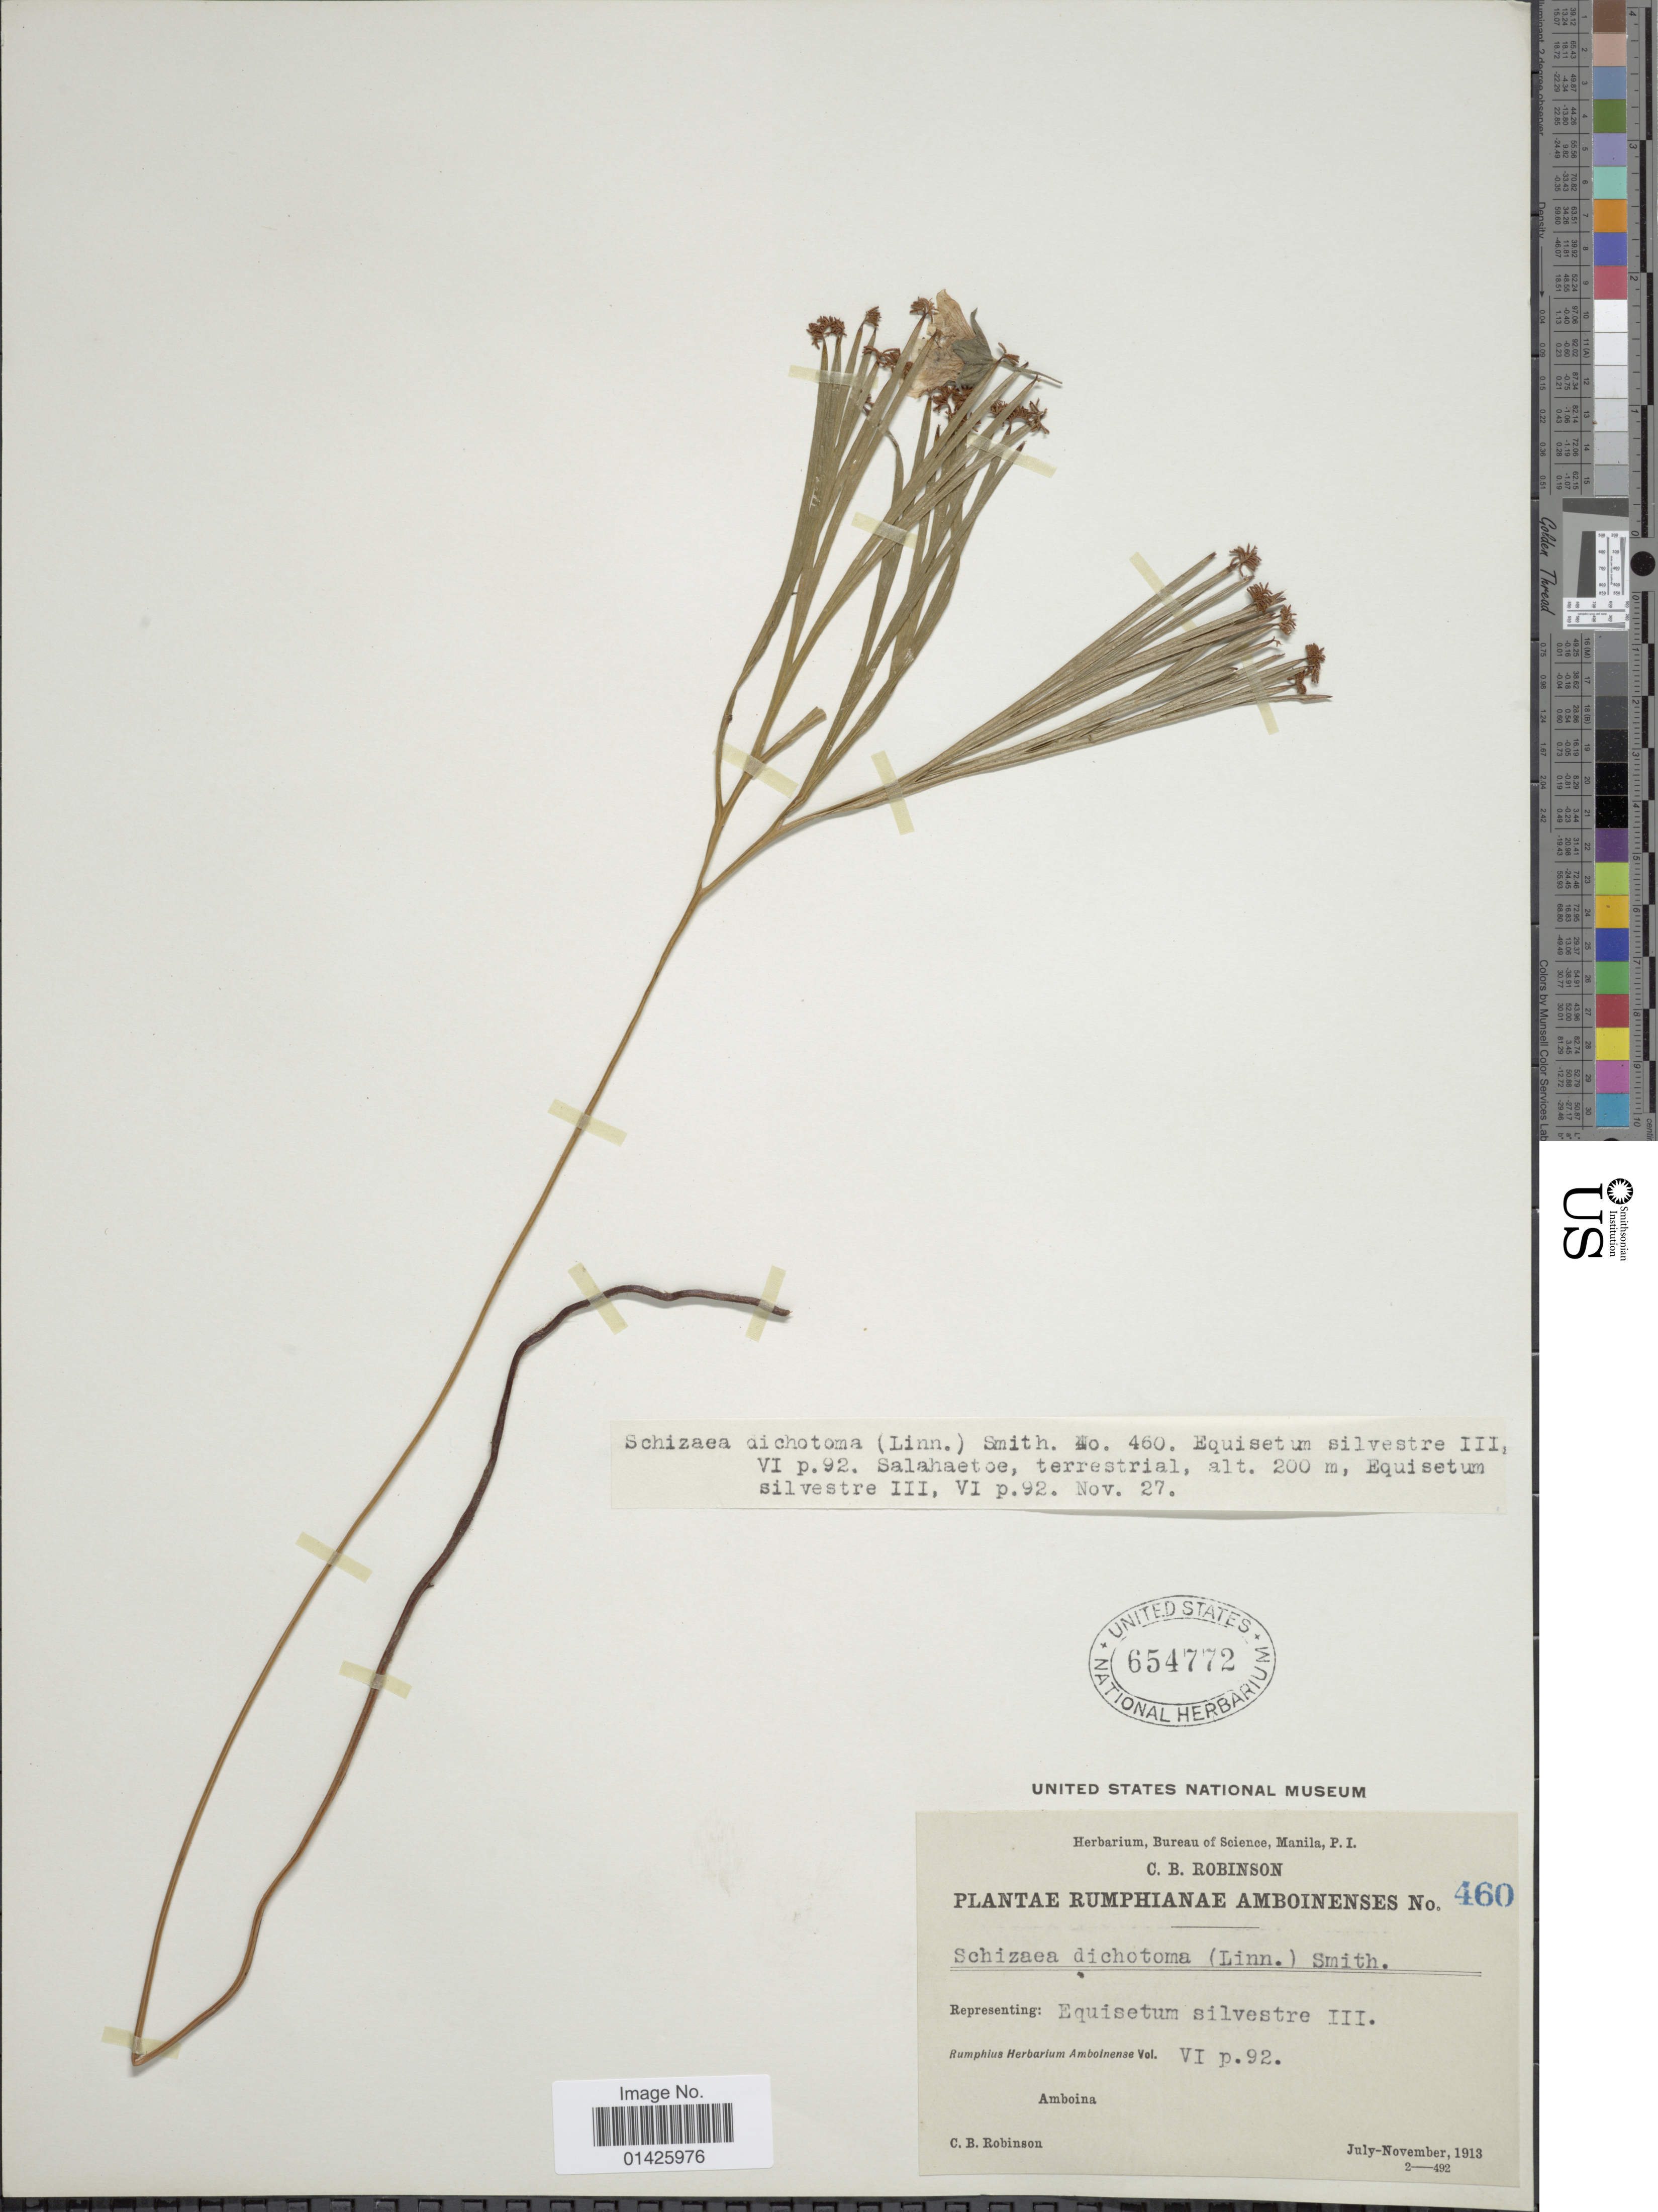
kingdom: Plantae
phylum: Tracheophyta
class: Polypodiopsida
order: Schizaeales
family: Schizaeaceae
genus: Schizaea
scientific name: Schizaea dichotoma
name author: (L.) J. Sm.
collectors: C. Robinson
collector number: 460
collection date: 1913-07/1913-11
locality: Rumpianae Amboinenses, Ambiona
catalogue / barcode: US 654772